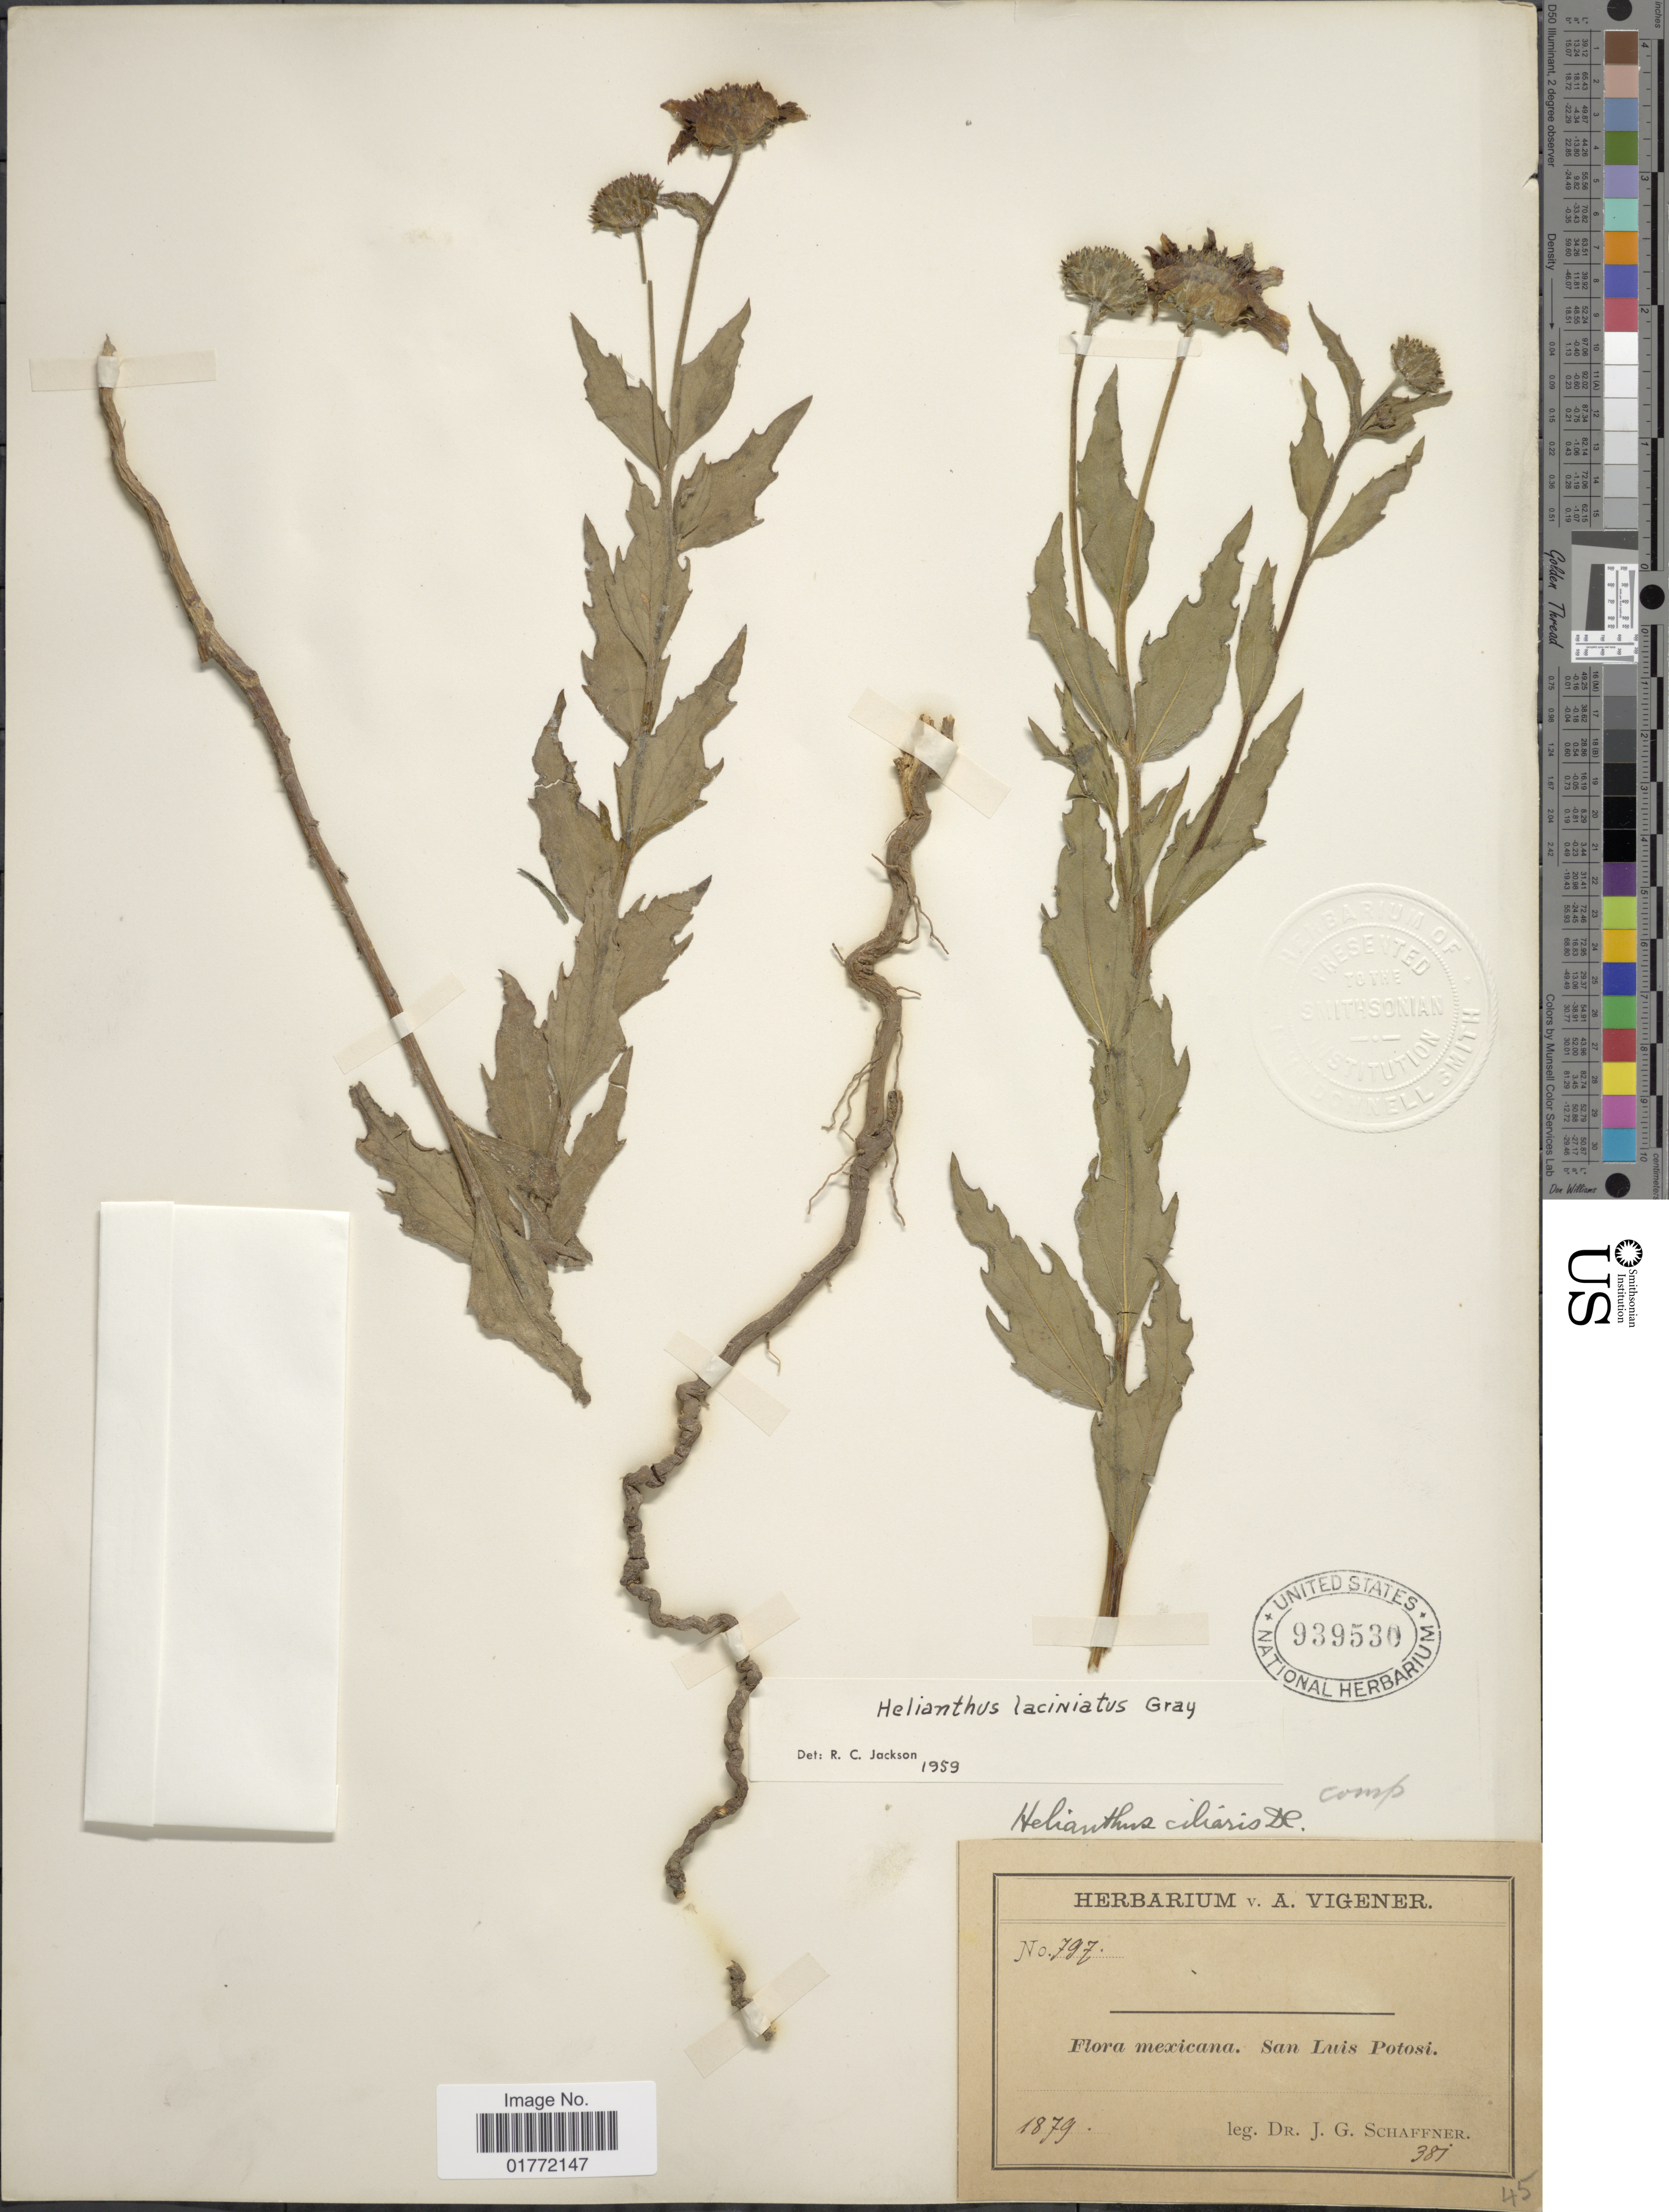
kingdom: Plantae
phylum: Tracheophyta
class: Magnoliopsida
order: Asterales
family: Asteraceae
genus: Helianthus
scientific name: Helianthus laciniatus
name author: A. Gray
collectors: J. G. Schaffner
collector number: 797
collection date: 1879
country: Mexico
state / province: San Luis Potosí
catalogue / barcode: US 939530